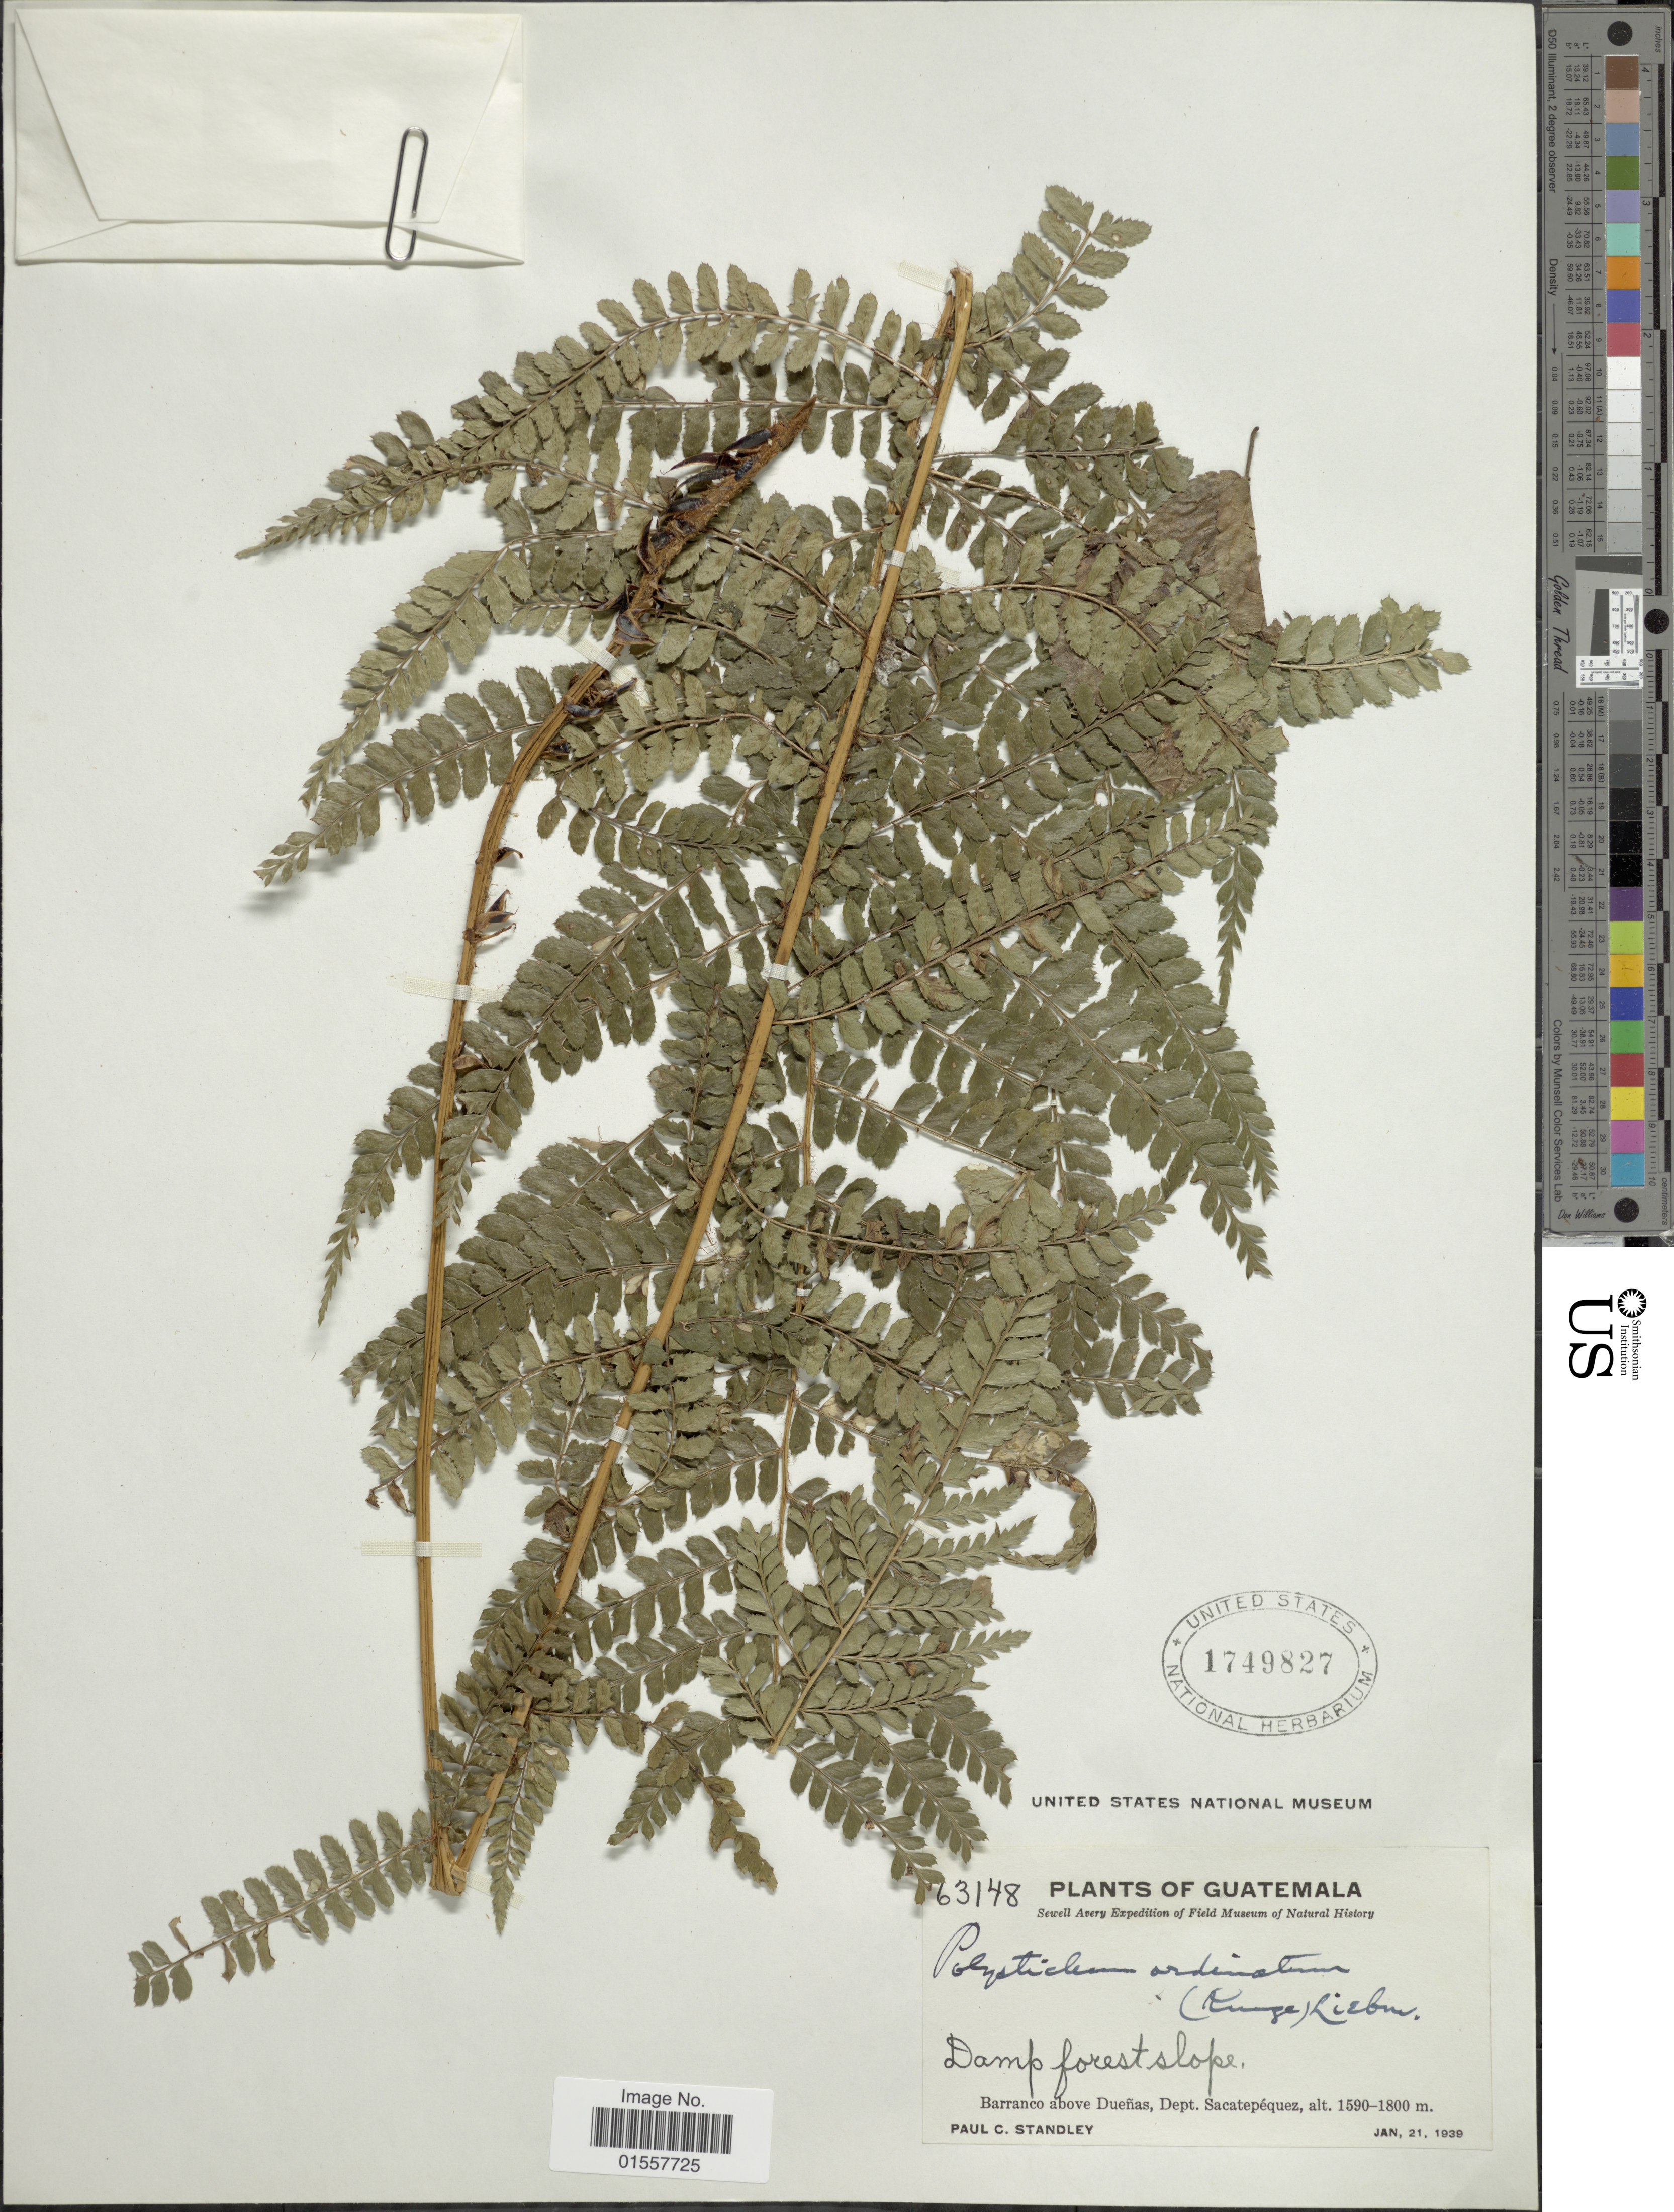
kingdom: Plantae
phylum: Tracheophyta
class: Polypodiopsida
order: Polypodiales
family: Dryopteridaceae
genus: Polystichum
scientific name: Polystichum ordinatum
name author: (Kunze) Liebm.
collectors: P. C. Standley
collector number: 63148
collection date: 1939-01-21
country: Guatemala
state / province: Sacatepéquez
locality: Barranco above Duenas, Dept. Sacatepequez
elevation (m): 1590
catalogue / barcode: US 1749827